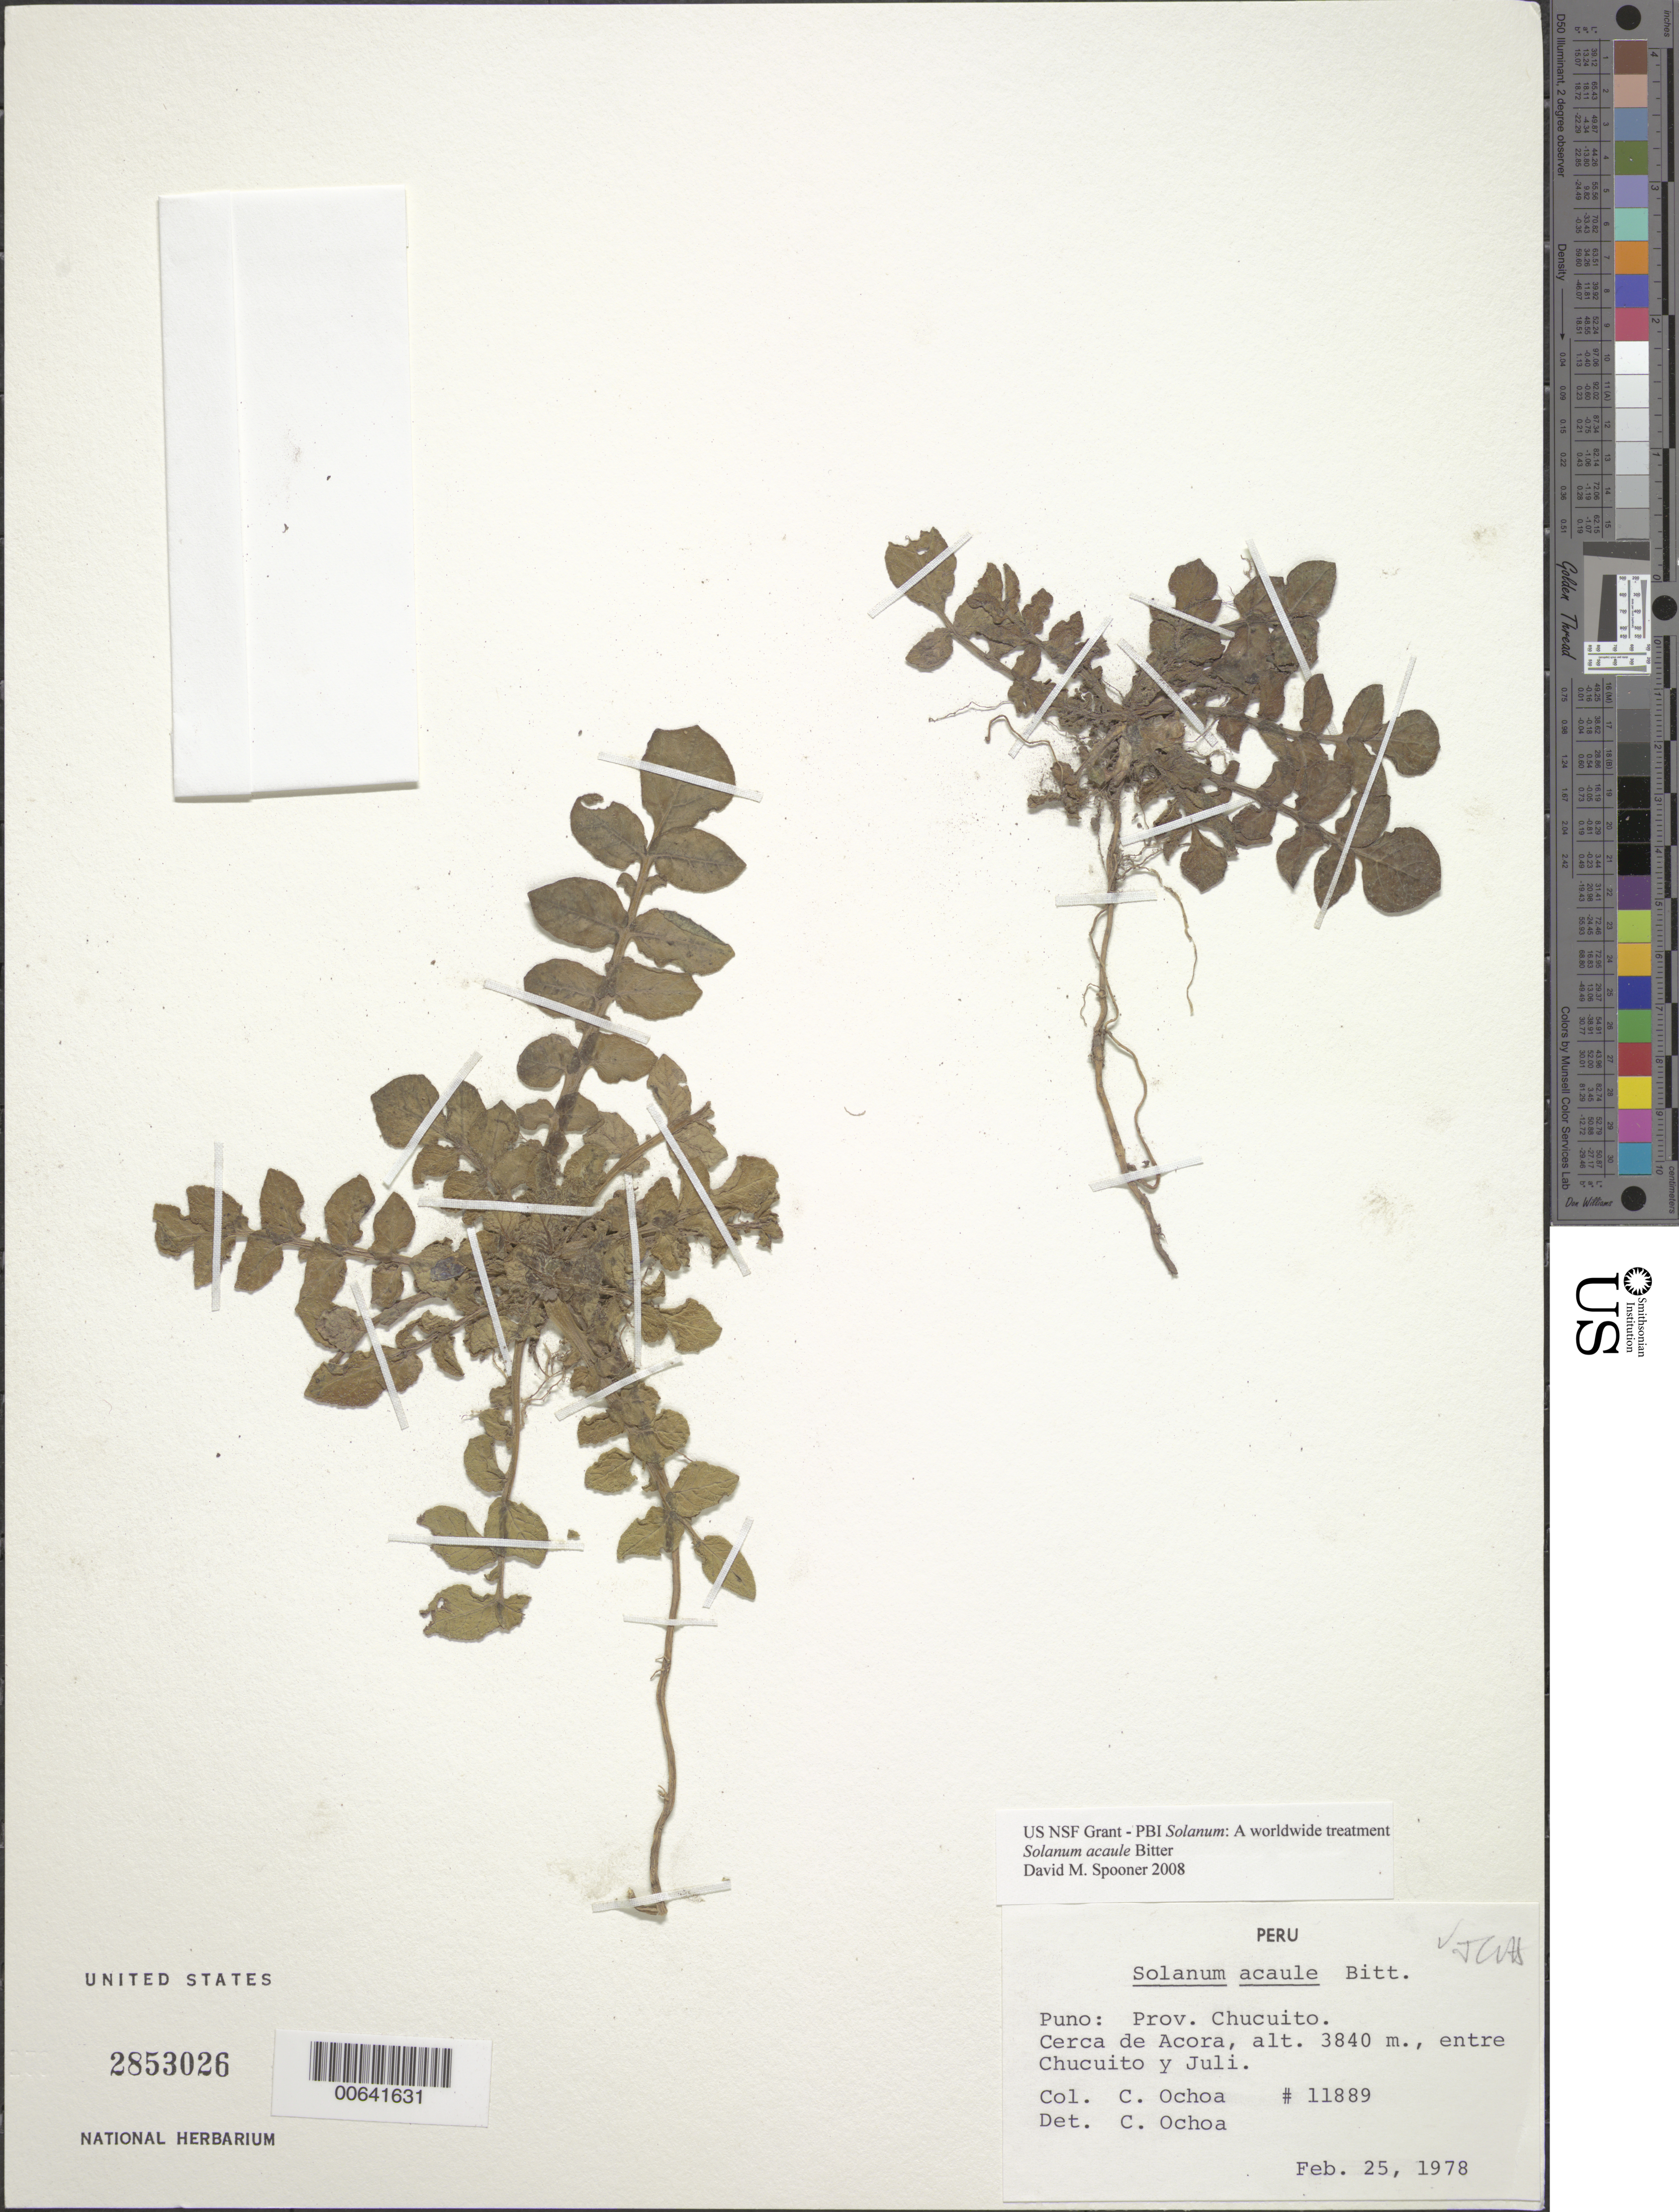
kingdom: Plantae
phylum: Tracheophyta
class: Magnoliopsida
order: Solanales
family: Solanaceae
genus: Solanum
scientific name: Solanum acaule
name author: Bitter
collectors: C. Ochoa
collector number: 11889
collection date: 1978-02-25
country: Peru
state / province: Puno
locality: Prov. Chucuito. Cerca de Acora, entre Chucuito y Juli.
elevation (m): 3840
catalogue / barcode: US 2853026